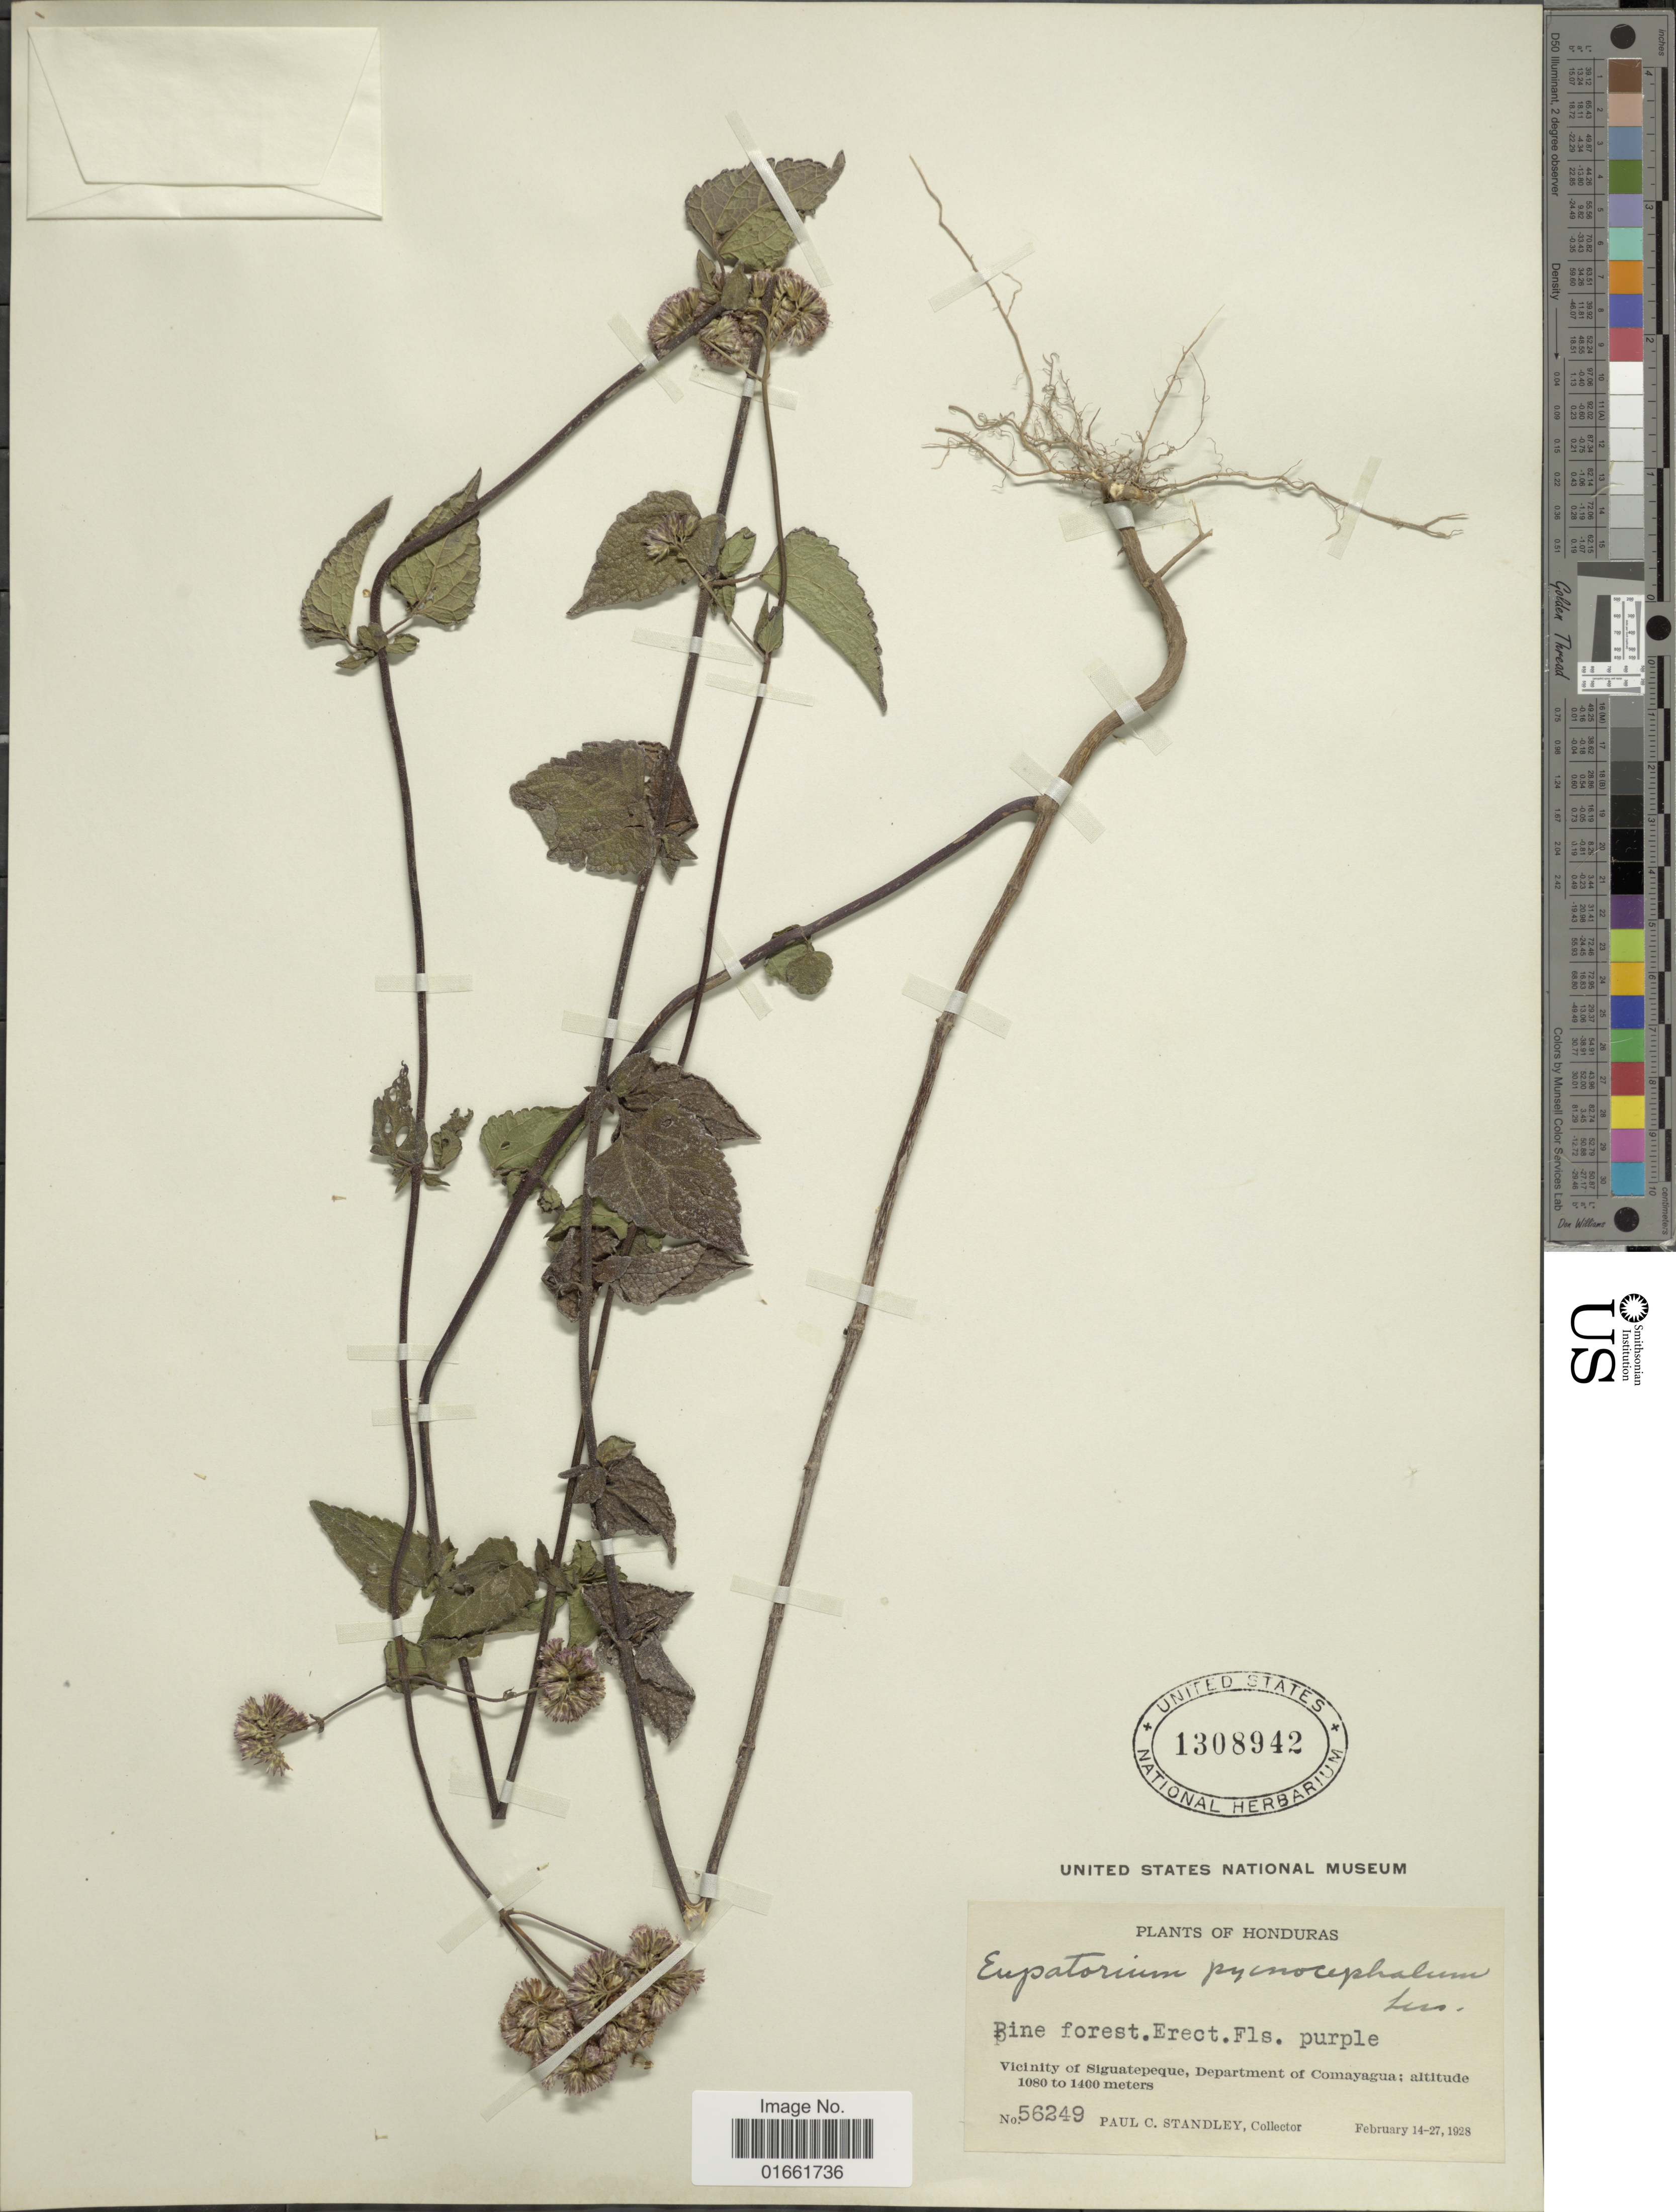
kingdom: Plantae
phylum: Tracheophyta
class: Magnoliopsida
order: Asterales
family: Asteraceae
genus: Fleischmannia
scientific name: Fleischmannia pratensis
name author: (Klatt) R.M. King & H. Rob.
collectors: P. C. Standley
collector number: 56249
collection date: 1928-02-14/1928-02-27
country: Honduras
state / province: Comayagua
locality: Vicinity of Siguatepeque, Department of Comayagua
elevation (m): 1080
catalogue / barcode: US 1308942